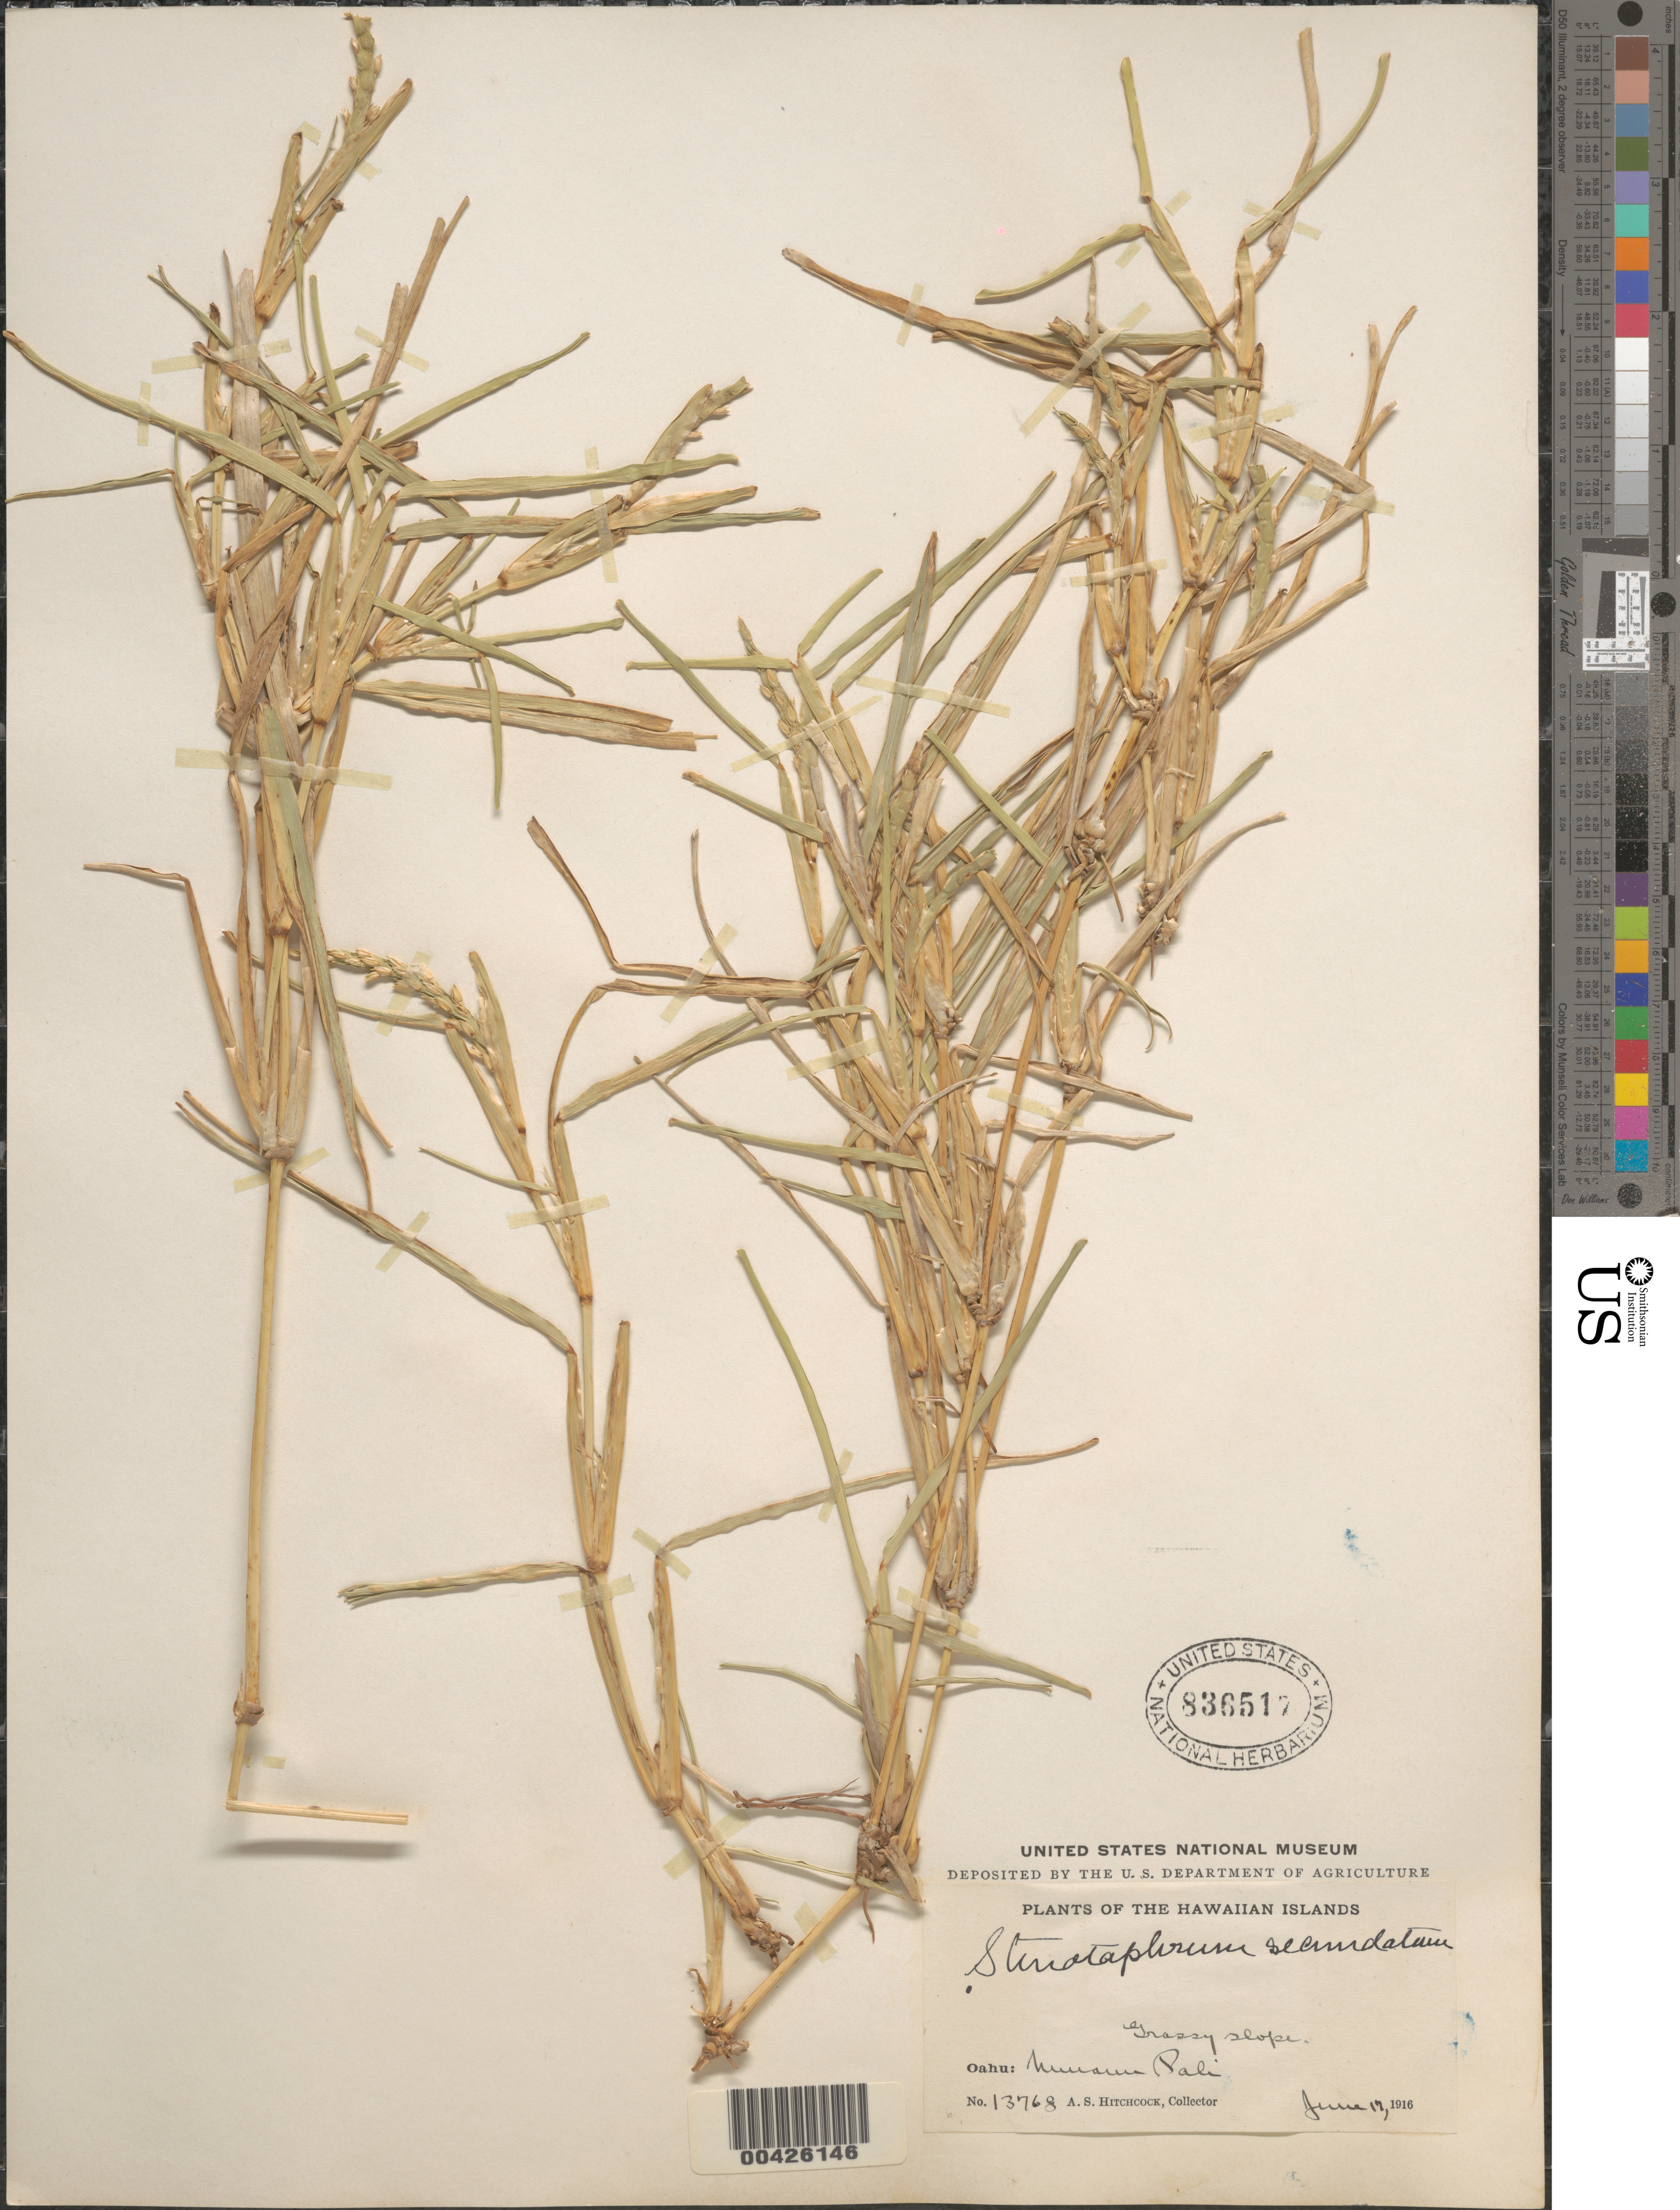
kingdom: Plantae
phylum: Tracheophyta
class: Liliopsida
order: Poales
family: Poaceae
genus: Stenotaphrum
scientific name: Stenotaphrum secundatum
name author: (Walter) Kuntze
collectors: A. S. Hitchcock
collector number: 13768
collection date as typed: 17 Jun 1916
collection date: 1916-06-17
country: United States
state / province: Hawaii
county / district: Honolulu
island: Oahu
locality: Nuuanu Pali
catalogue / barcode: US 836517